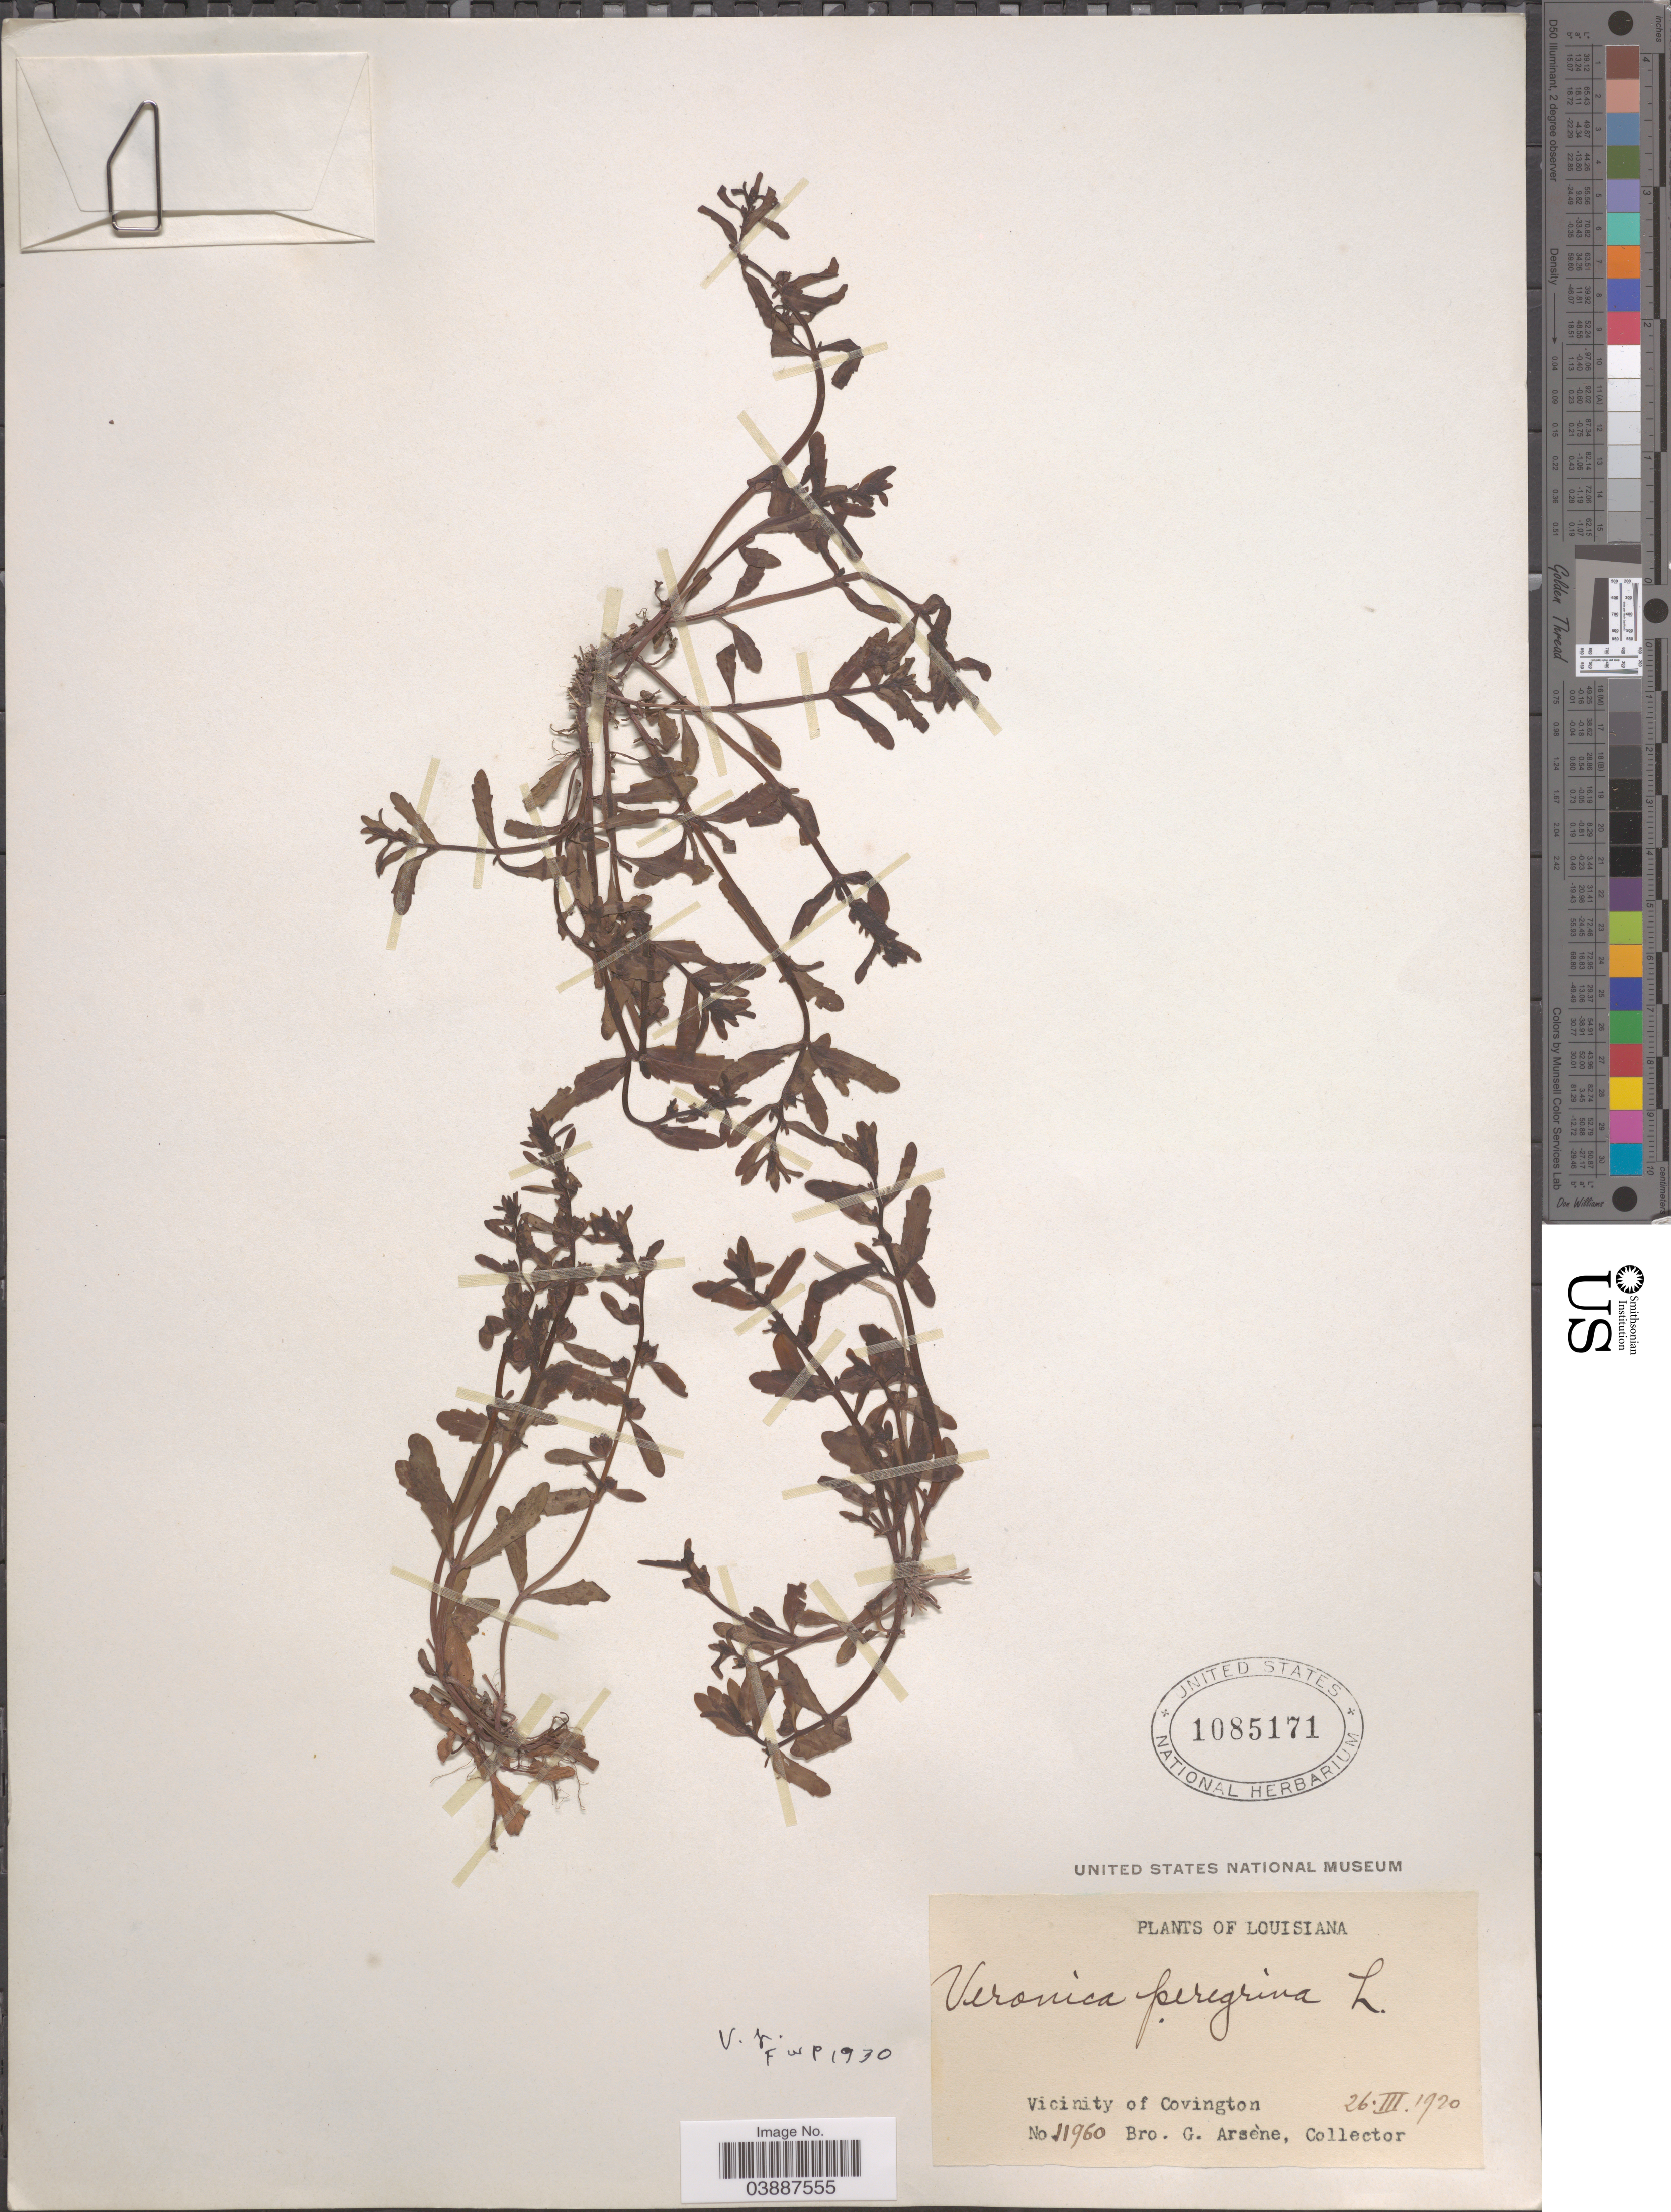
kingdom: Plantae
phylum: Tracheophyta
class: Magnoliopsida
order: Lamiales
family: Plantaginaceae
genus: Veronica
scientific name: Veronica peregrina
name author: L.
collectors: Bro. G. Arsène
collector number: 11960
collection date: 1920-03-26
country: United States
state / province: Louisiana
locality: Vicinity of Covington.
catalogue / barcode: US 1085171